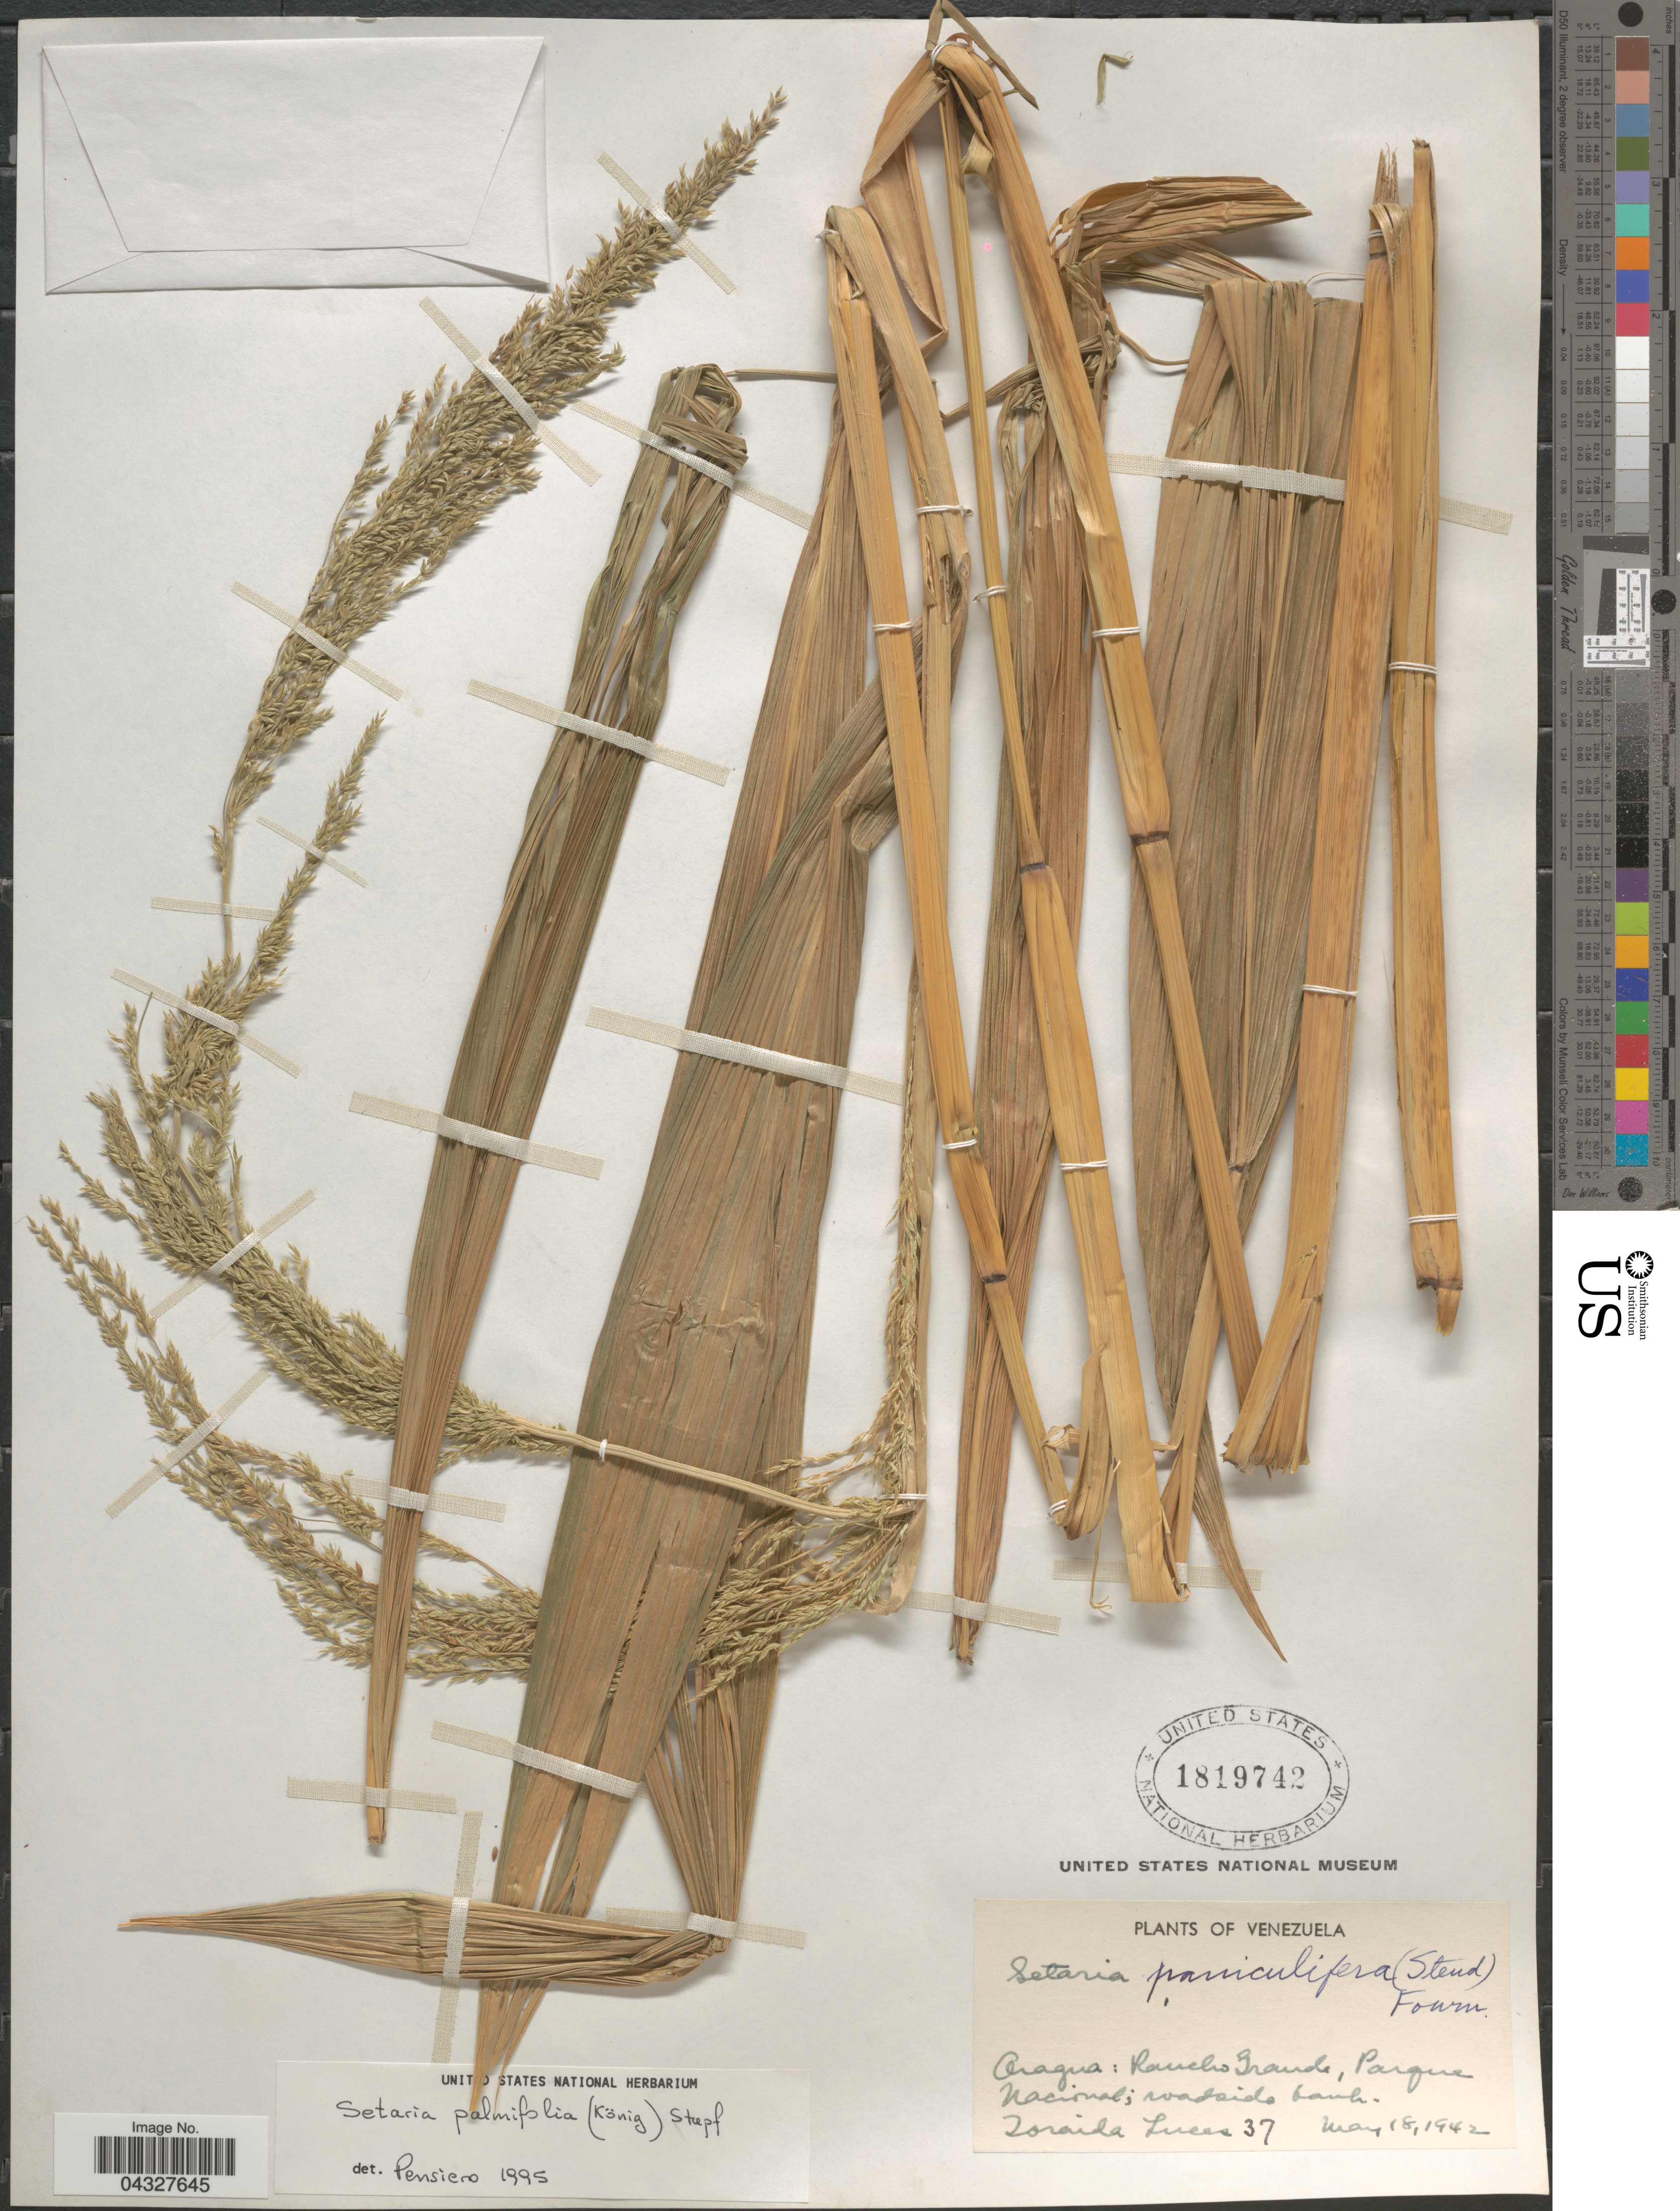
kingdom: Plantae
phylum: Tracheophyta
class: Liliopsida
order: Poales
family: Poaceae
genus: Setaria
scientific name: Setaria palmifolia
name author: (J. Koenig) Stapf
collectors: T. Luces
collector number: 37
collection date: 1942-05-18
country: Venezuela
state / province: Aragua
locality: Rancho Grande, Parque Nacional; roadside bank.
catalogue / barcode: US 1819742